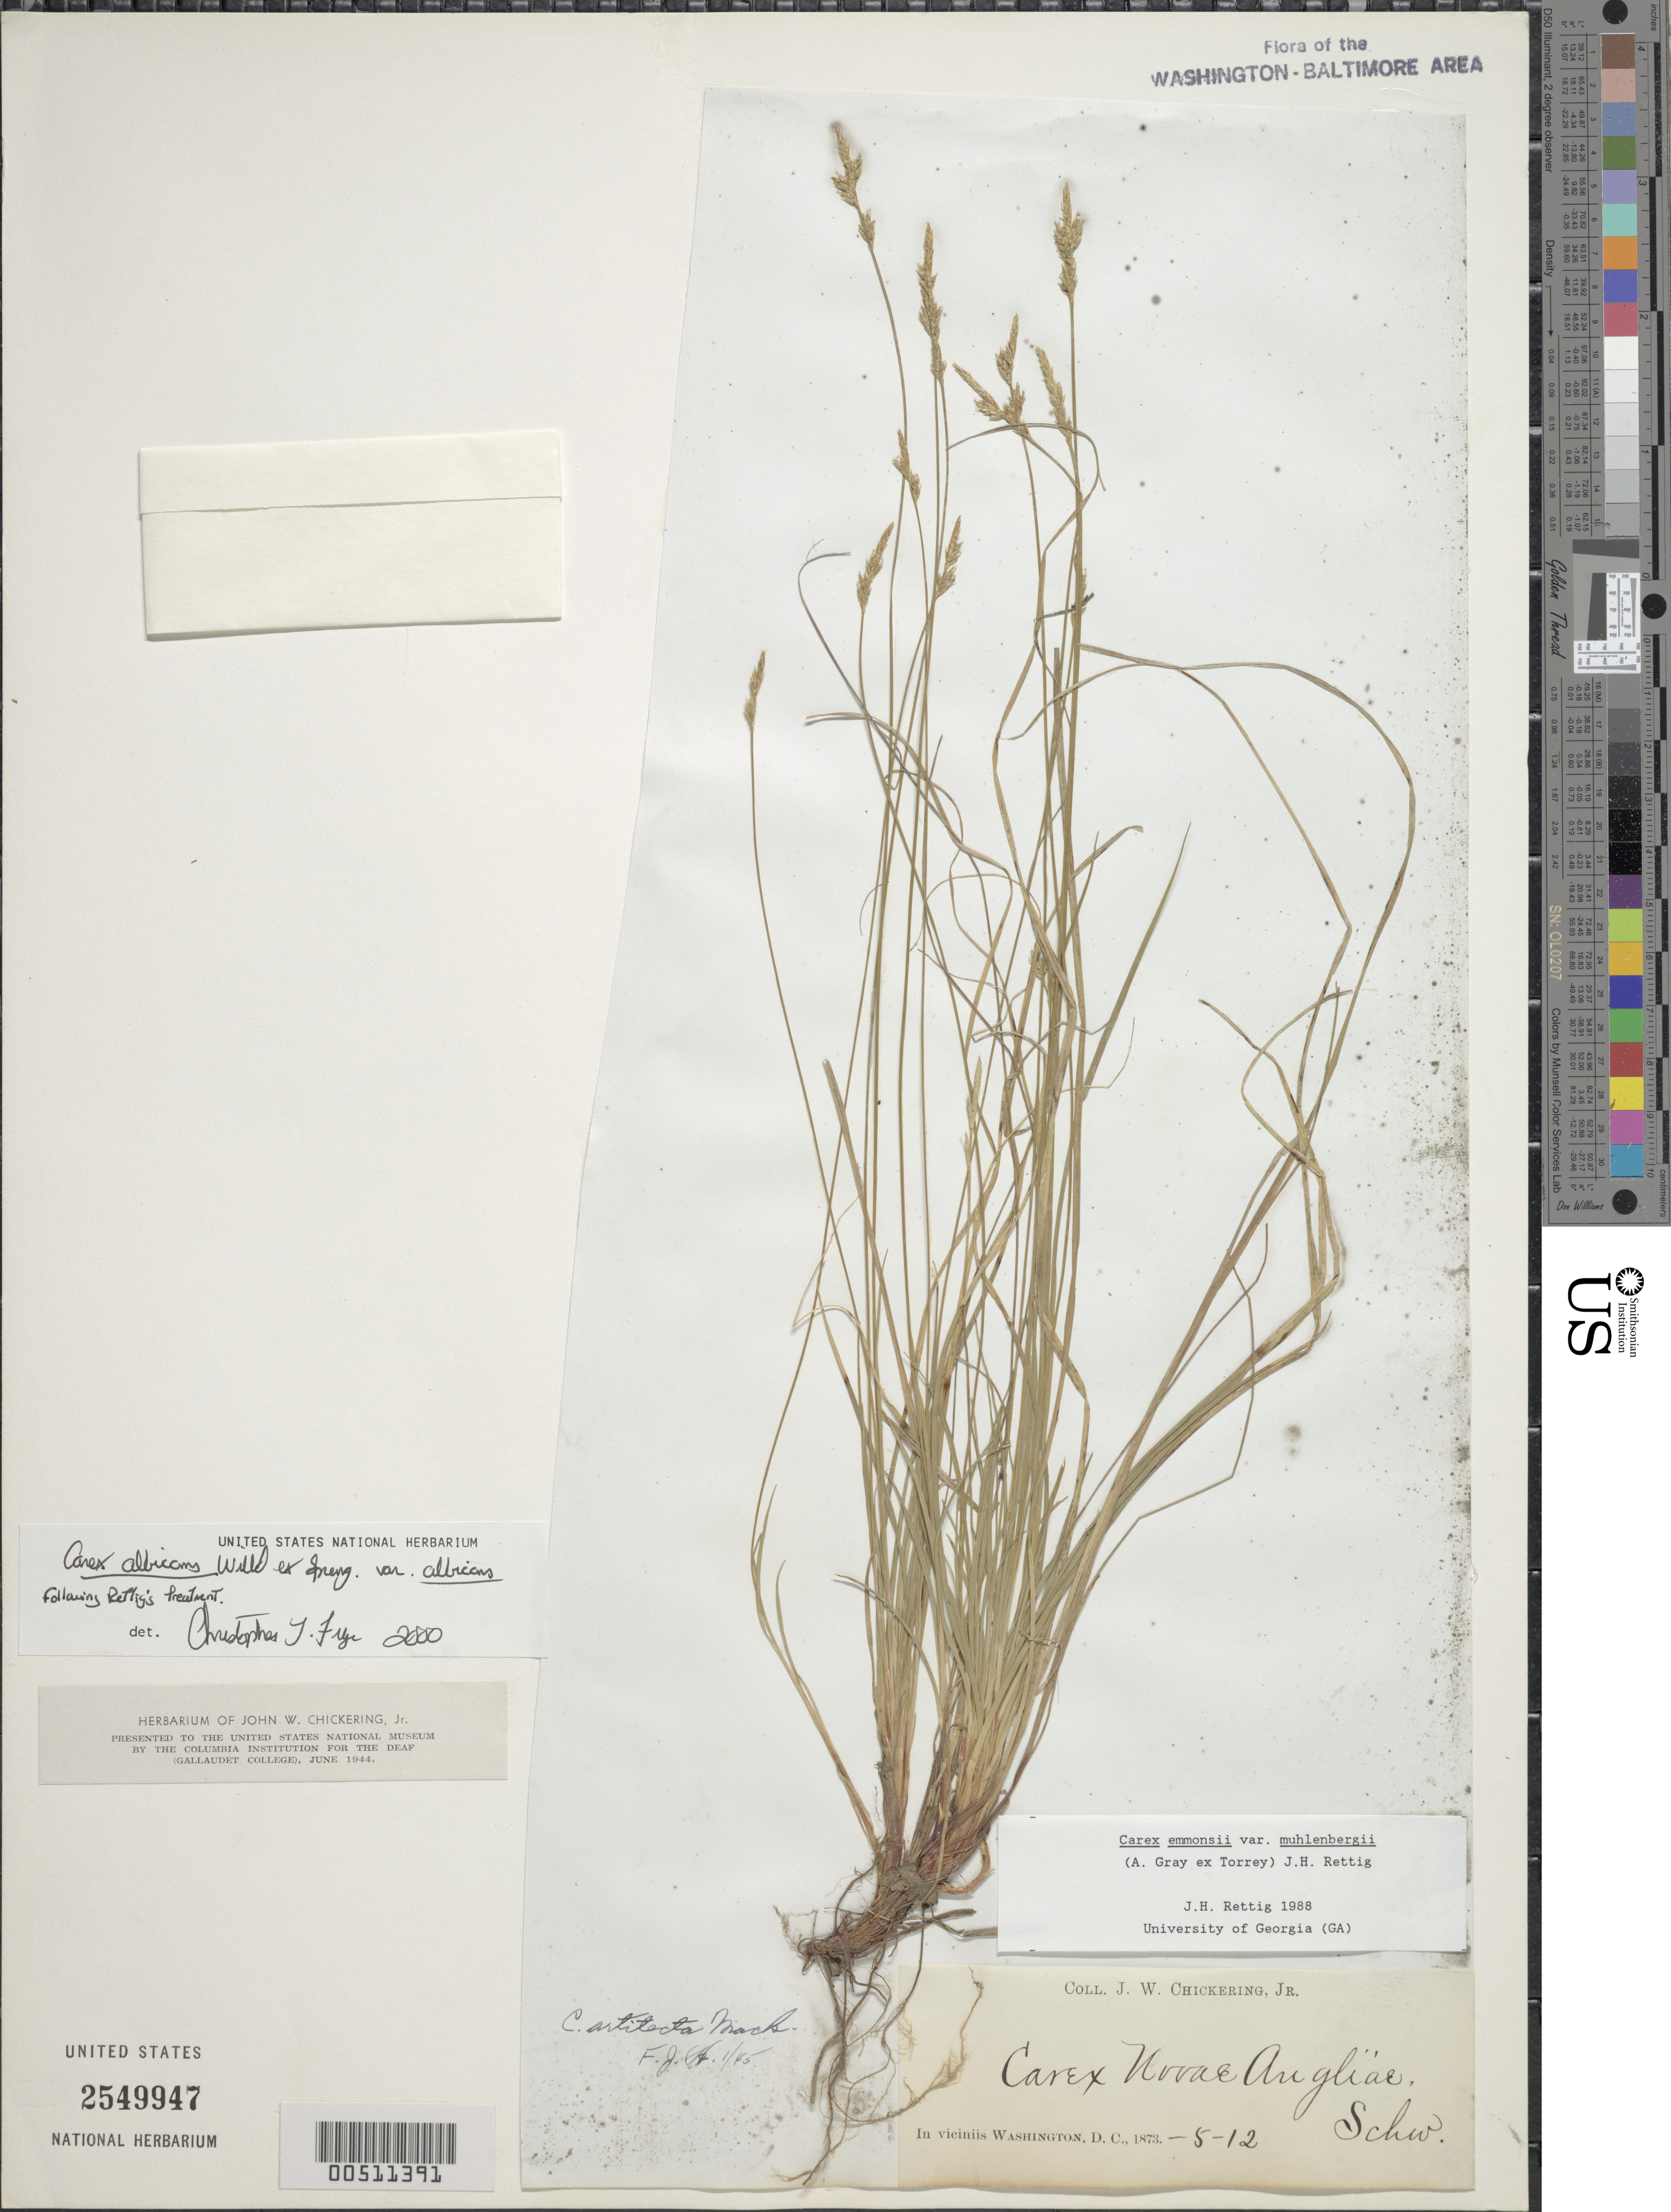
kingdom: Plantae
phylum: Tracheophyta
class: Liliopsida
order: Poales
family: Cyperaceae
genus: Carex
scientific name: Carex albicans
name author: Willd. ex Spreng.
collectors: J. W. Chickering Jr.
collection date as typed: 12 May 1873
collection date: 1873-05-12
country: United States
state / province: District of Columbia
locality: Washington DC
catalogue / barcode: US 2549947